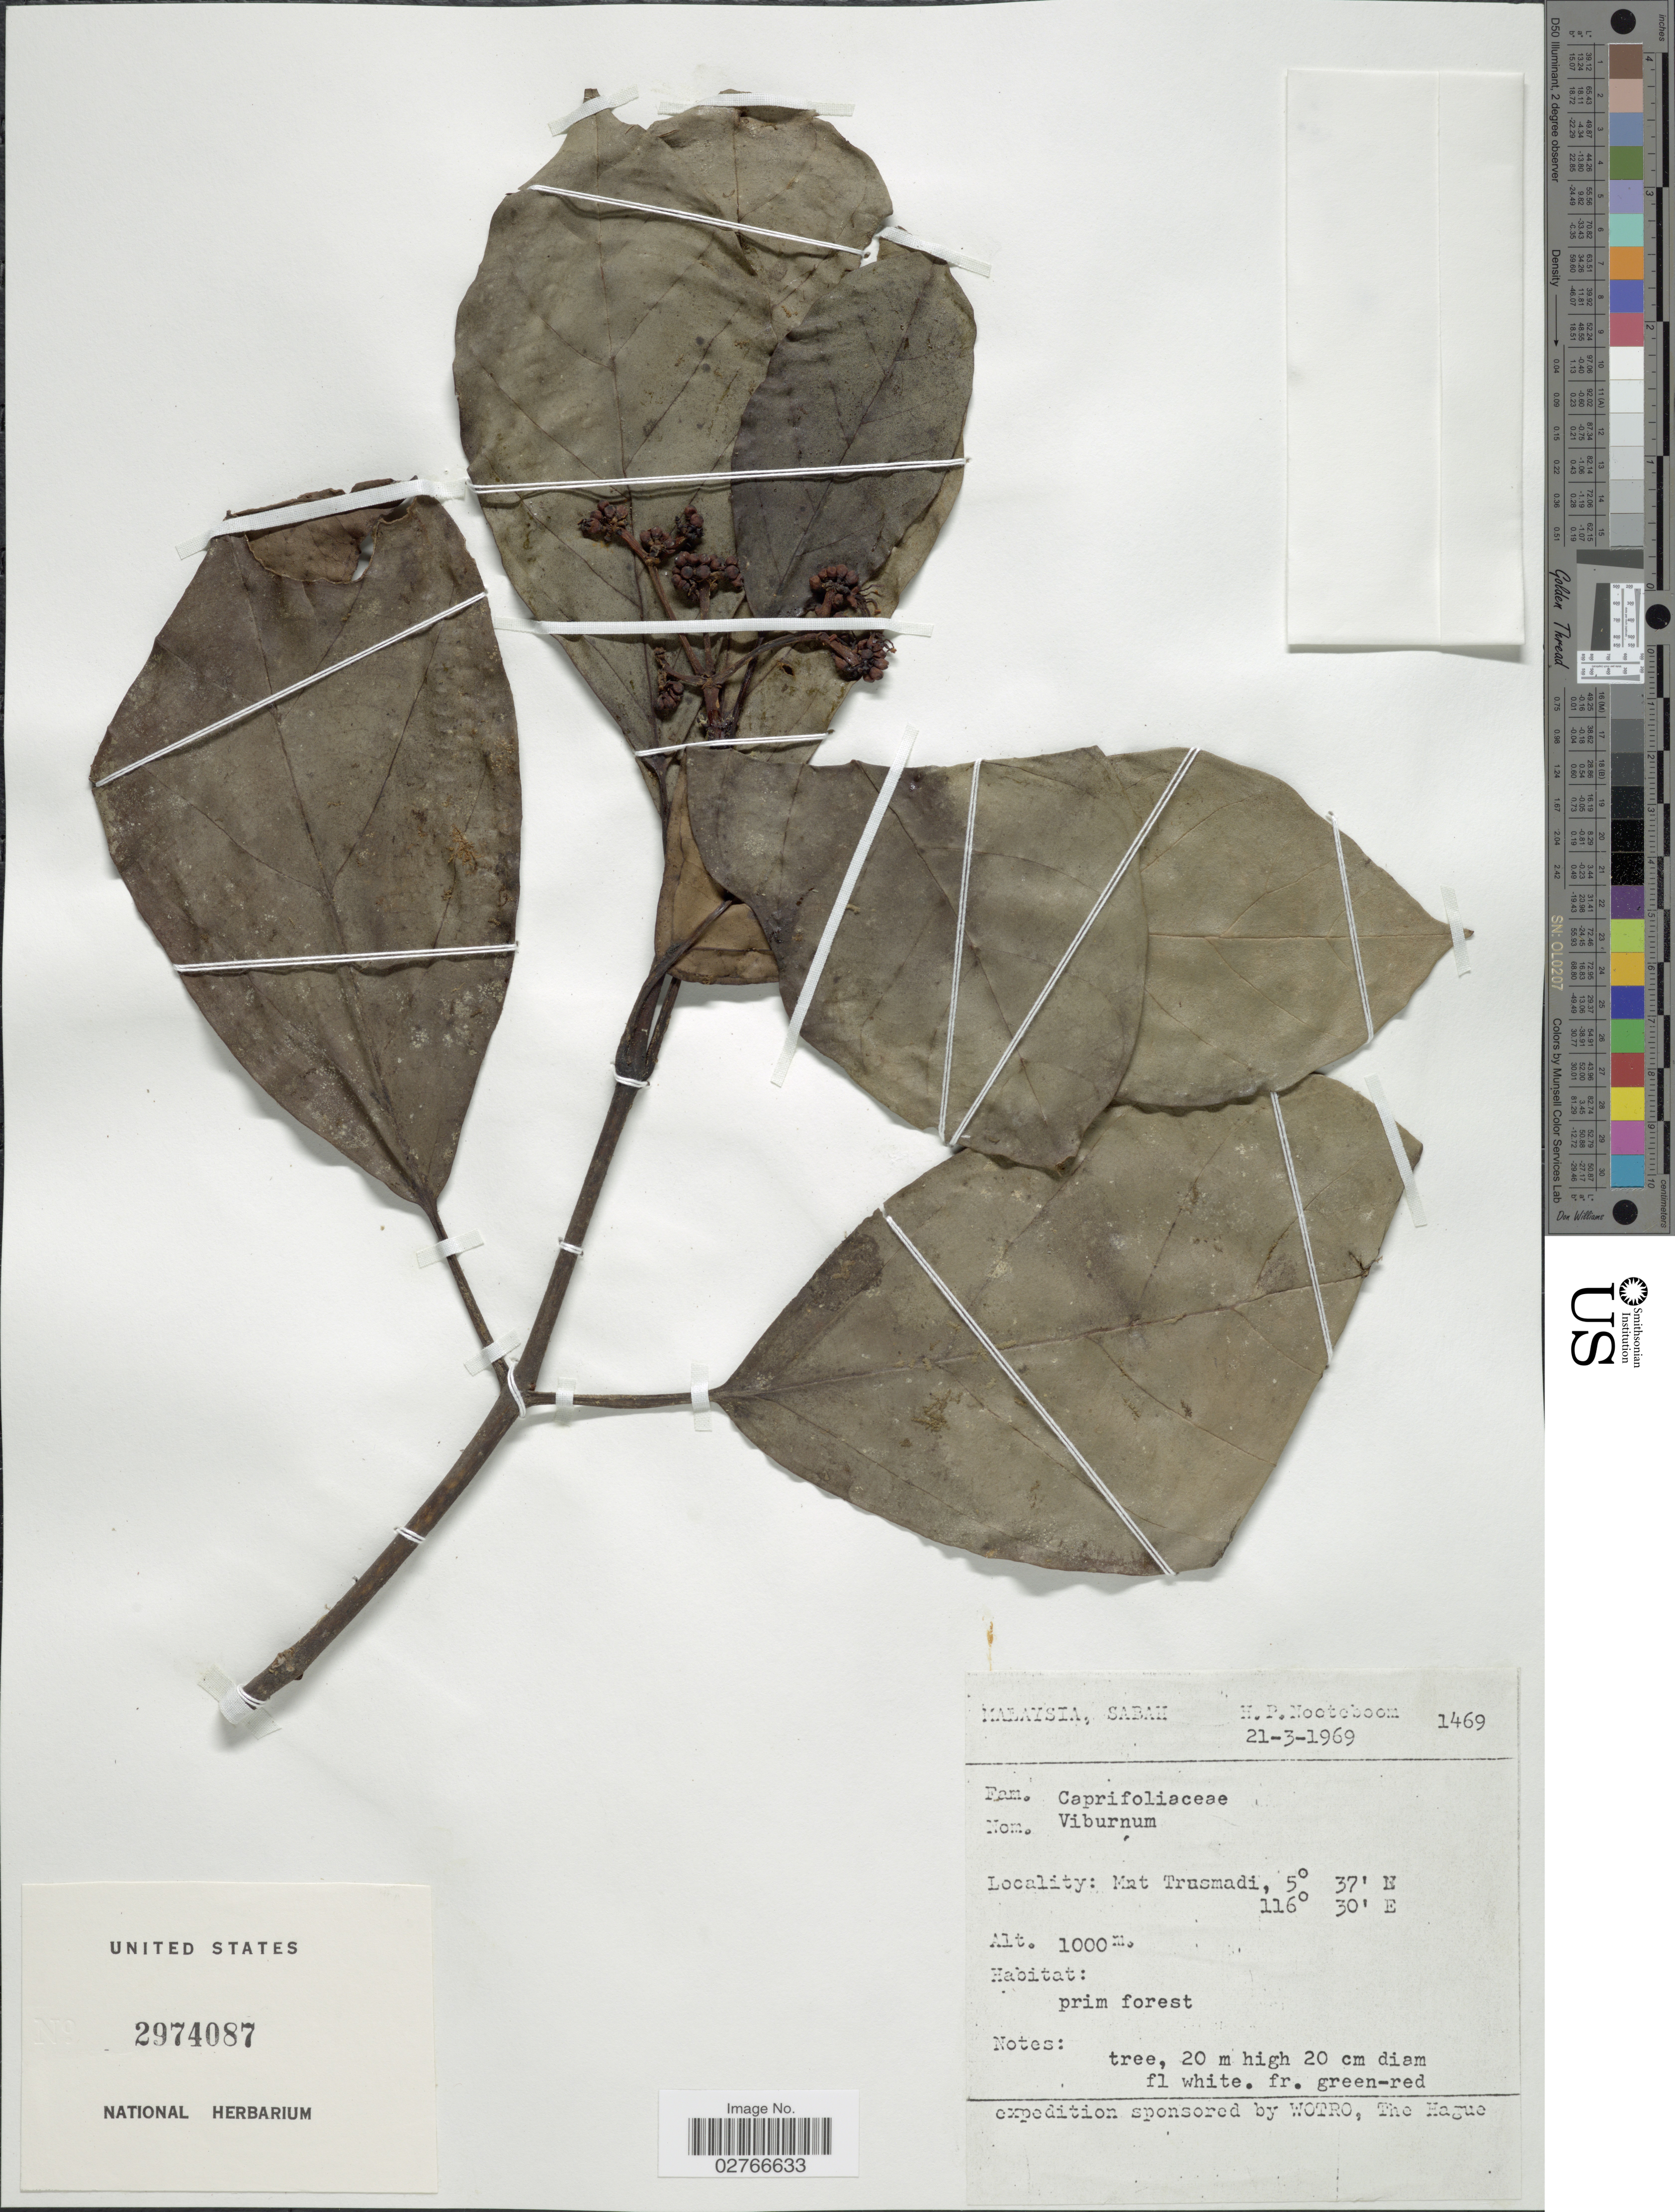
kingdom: Plantae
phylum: Tracheophyta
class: Magnoliopsida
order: Dipsacales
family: Viburnaceae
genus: Viburnum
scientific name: Viburnum sp.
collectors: H. P. Nooteboom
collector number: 1469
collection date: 1969-03-21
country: Malaysia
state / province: Sabah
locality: Mnt Trusmadi.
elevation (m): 1000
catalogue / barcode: US 2974087